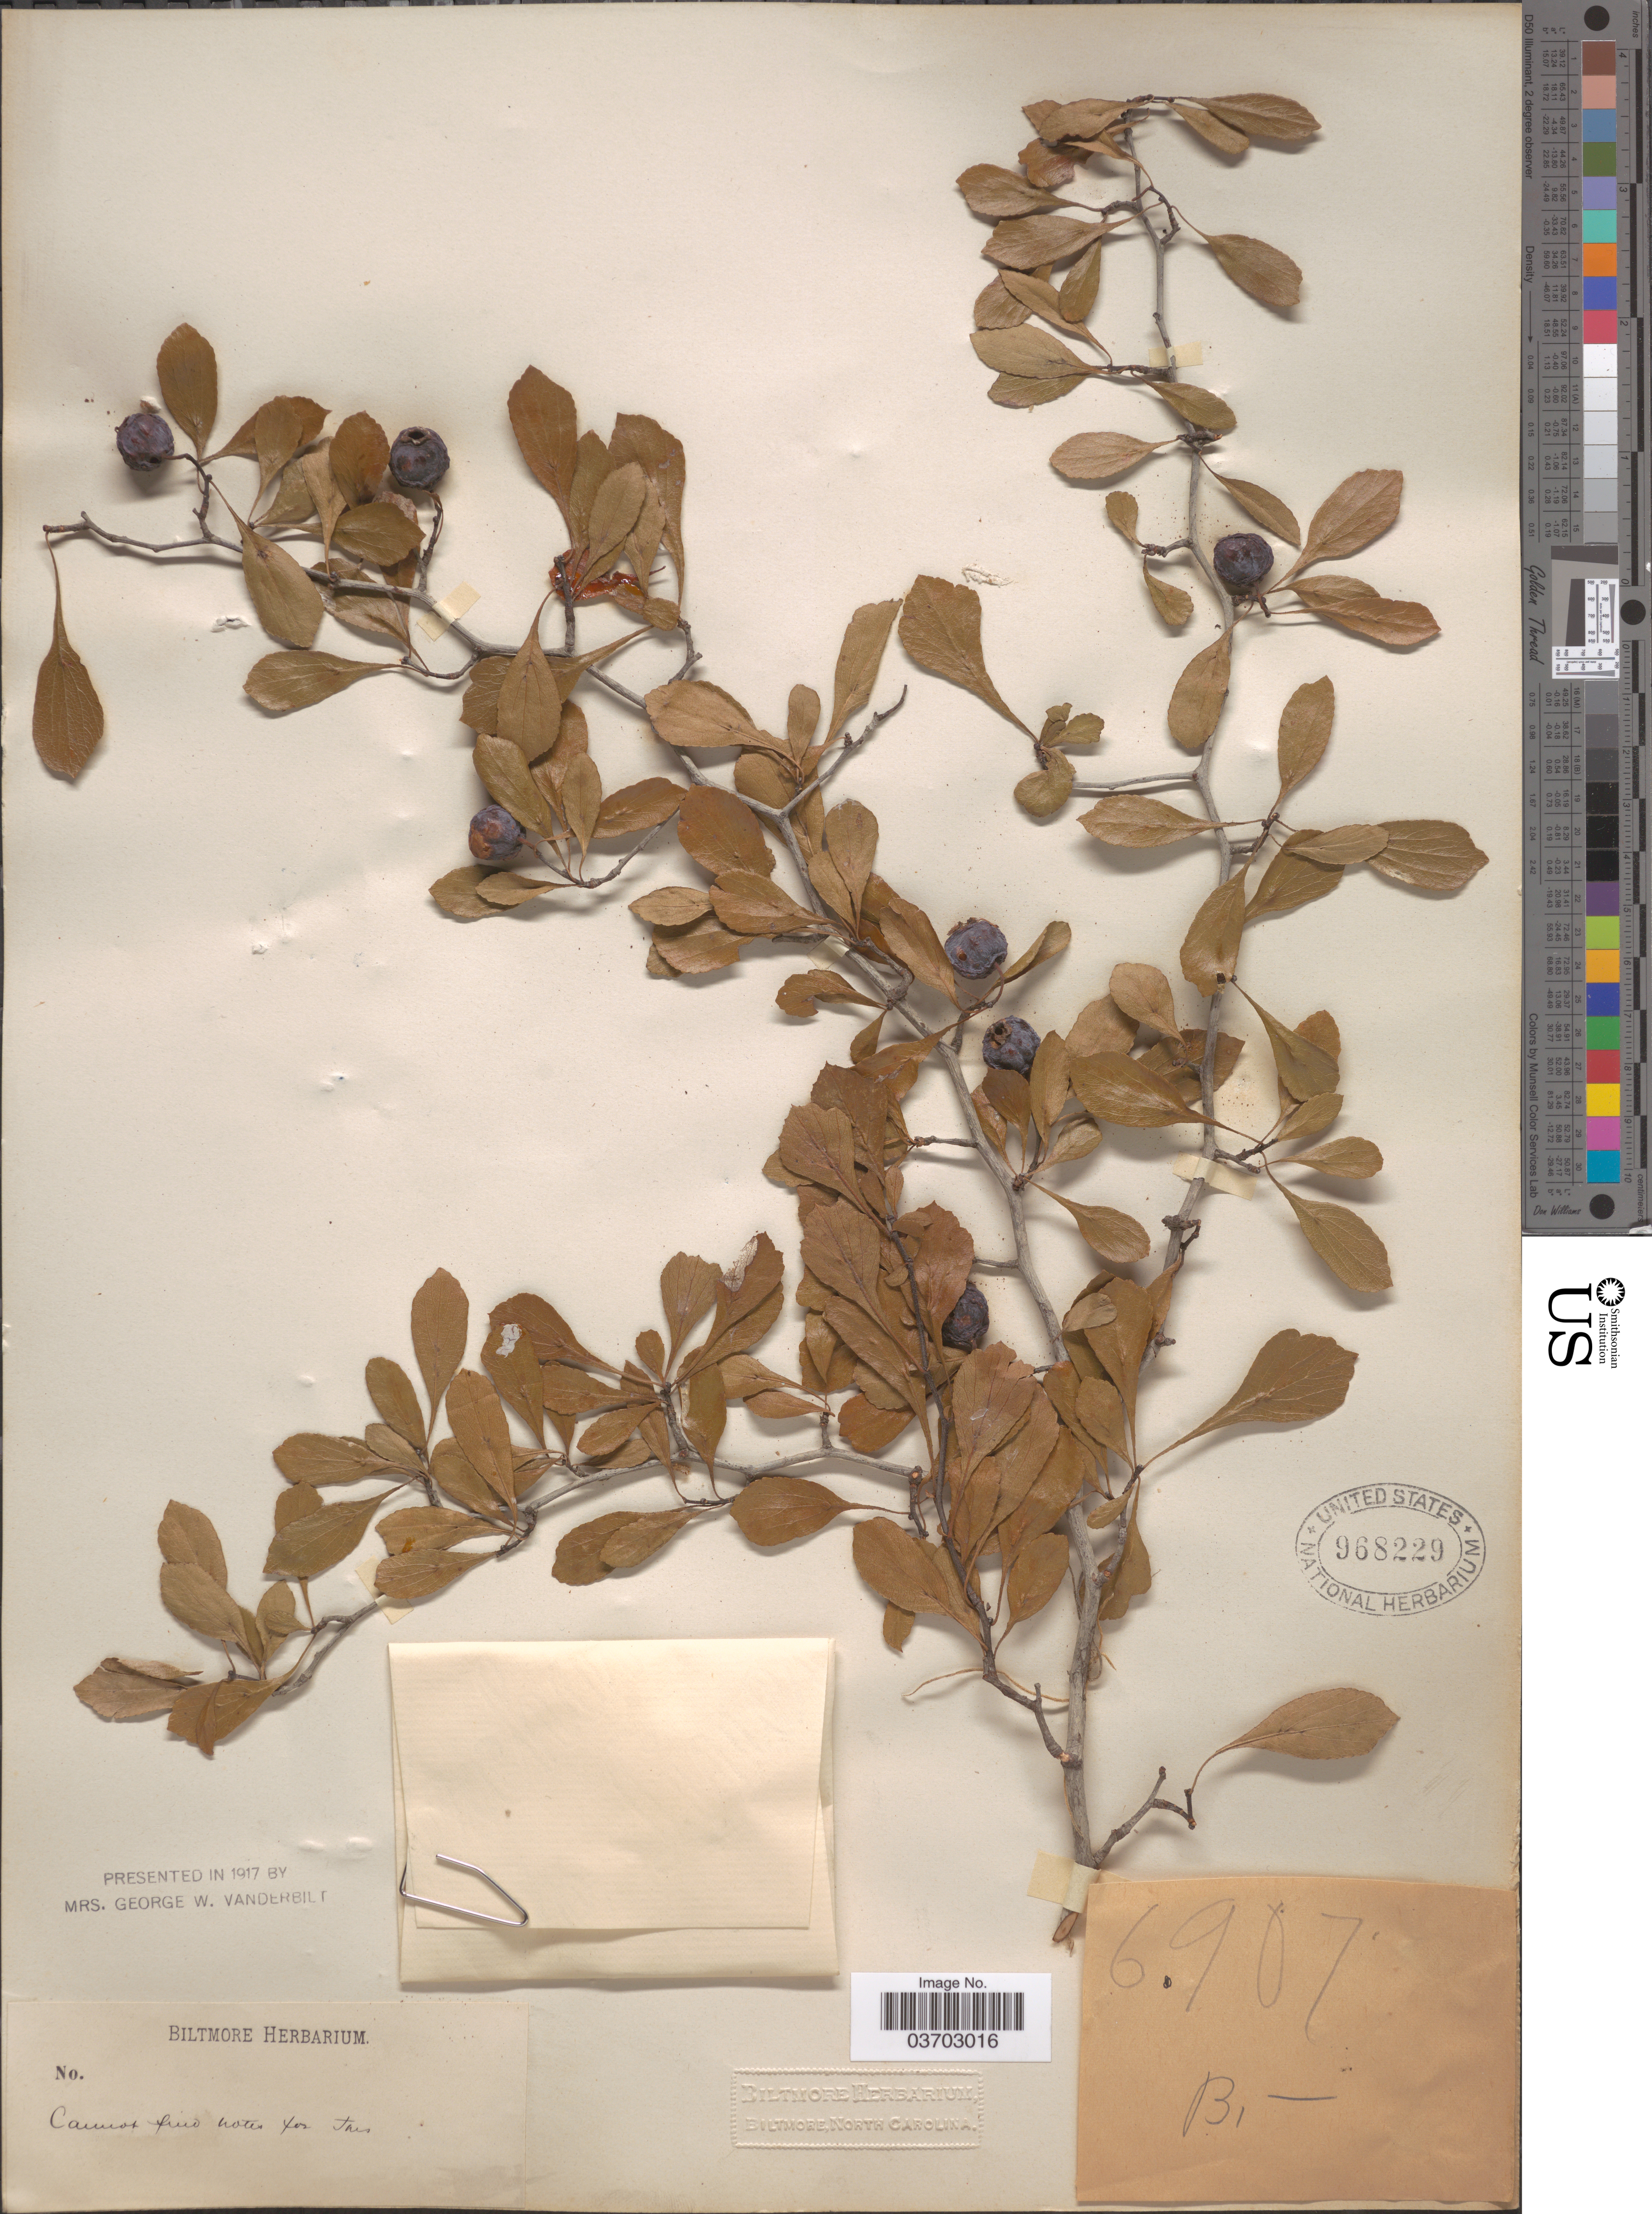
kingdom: Plantae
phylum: Tracheophyta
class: Magnoliopsida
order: Rosales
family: Rosaceae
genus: Crataegus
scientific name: Crataegus necopinata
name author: Pojark.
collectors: ex herb. Biltmore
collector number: B/6907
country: United States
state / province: North Carolina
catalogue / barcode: US 968229